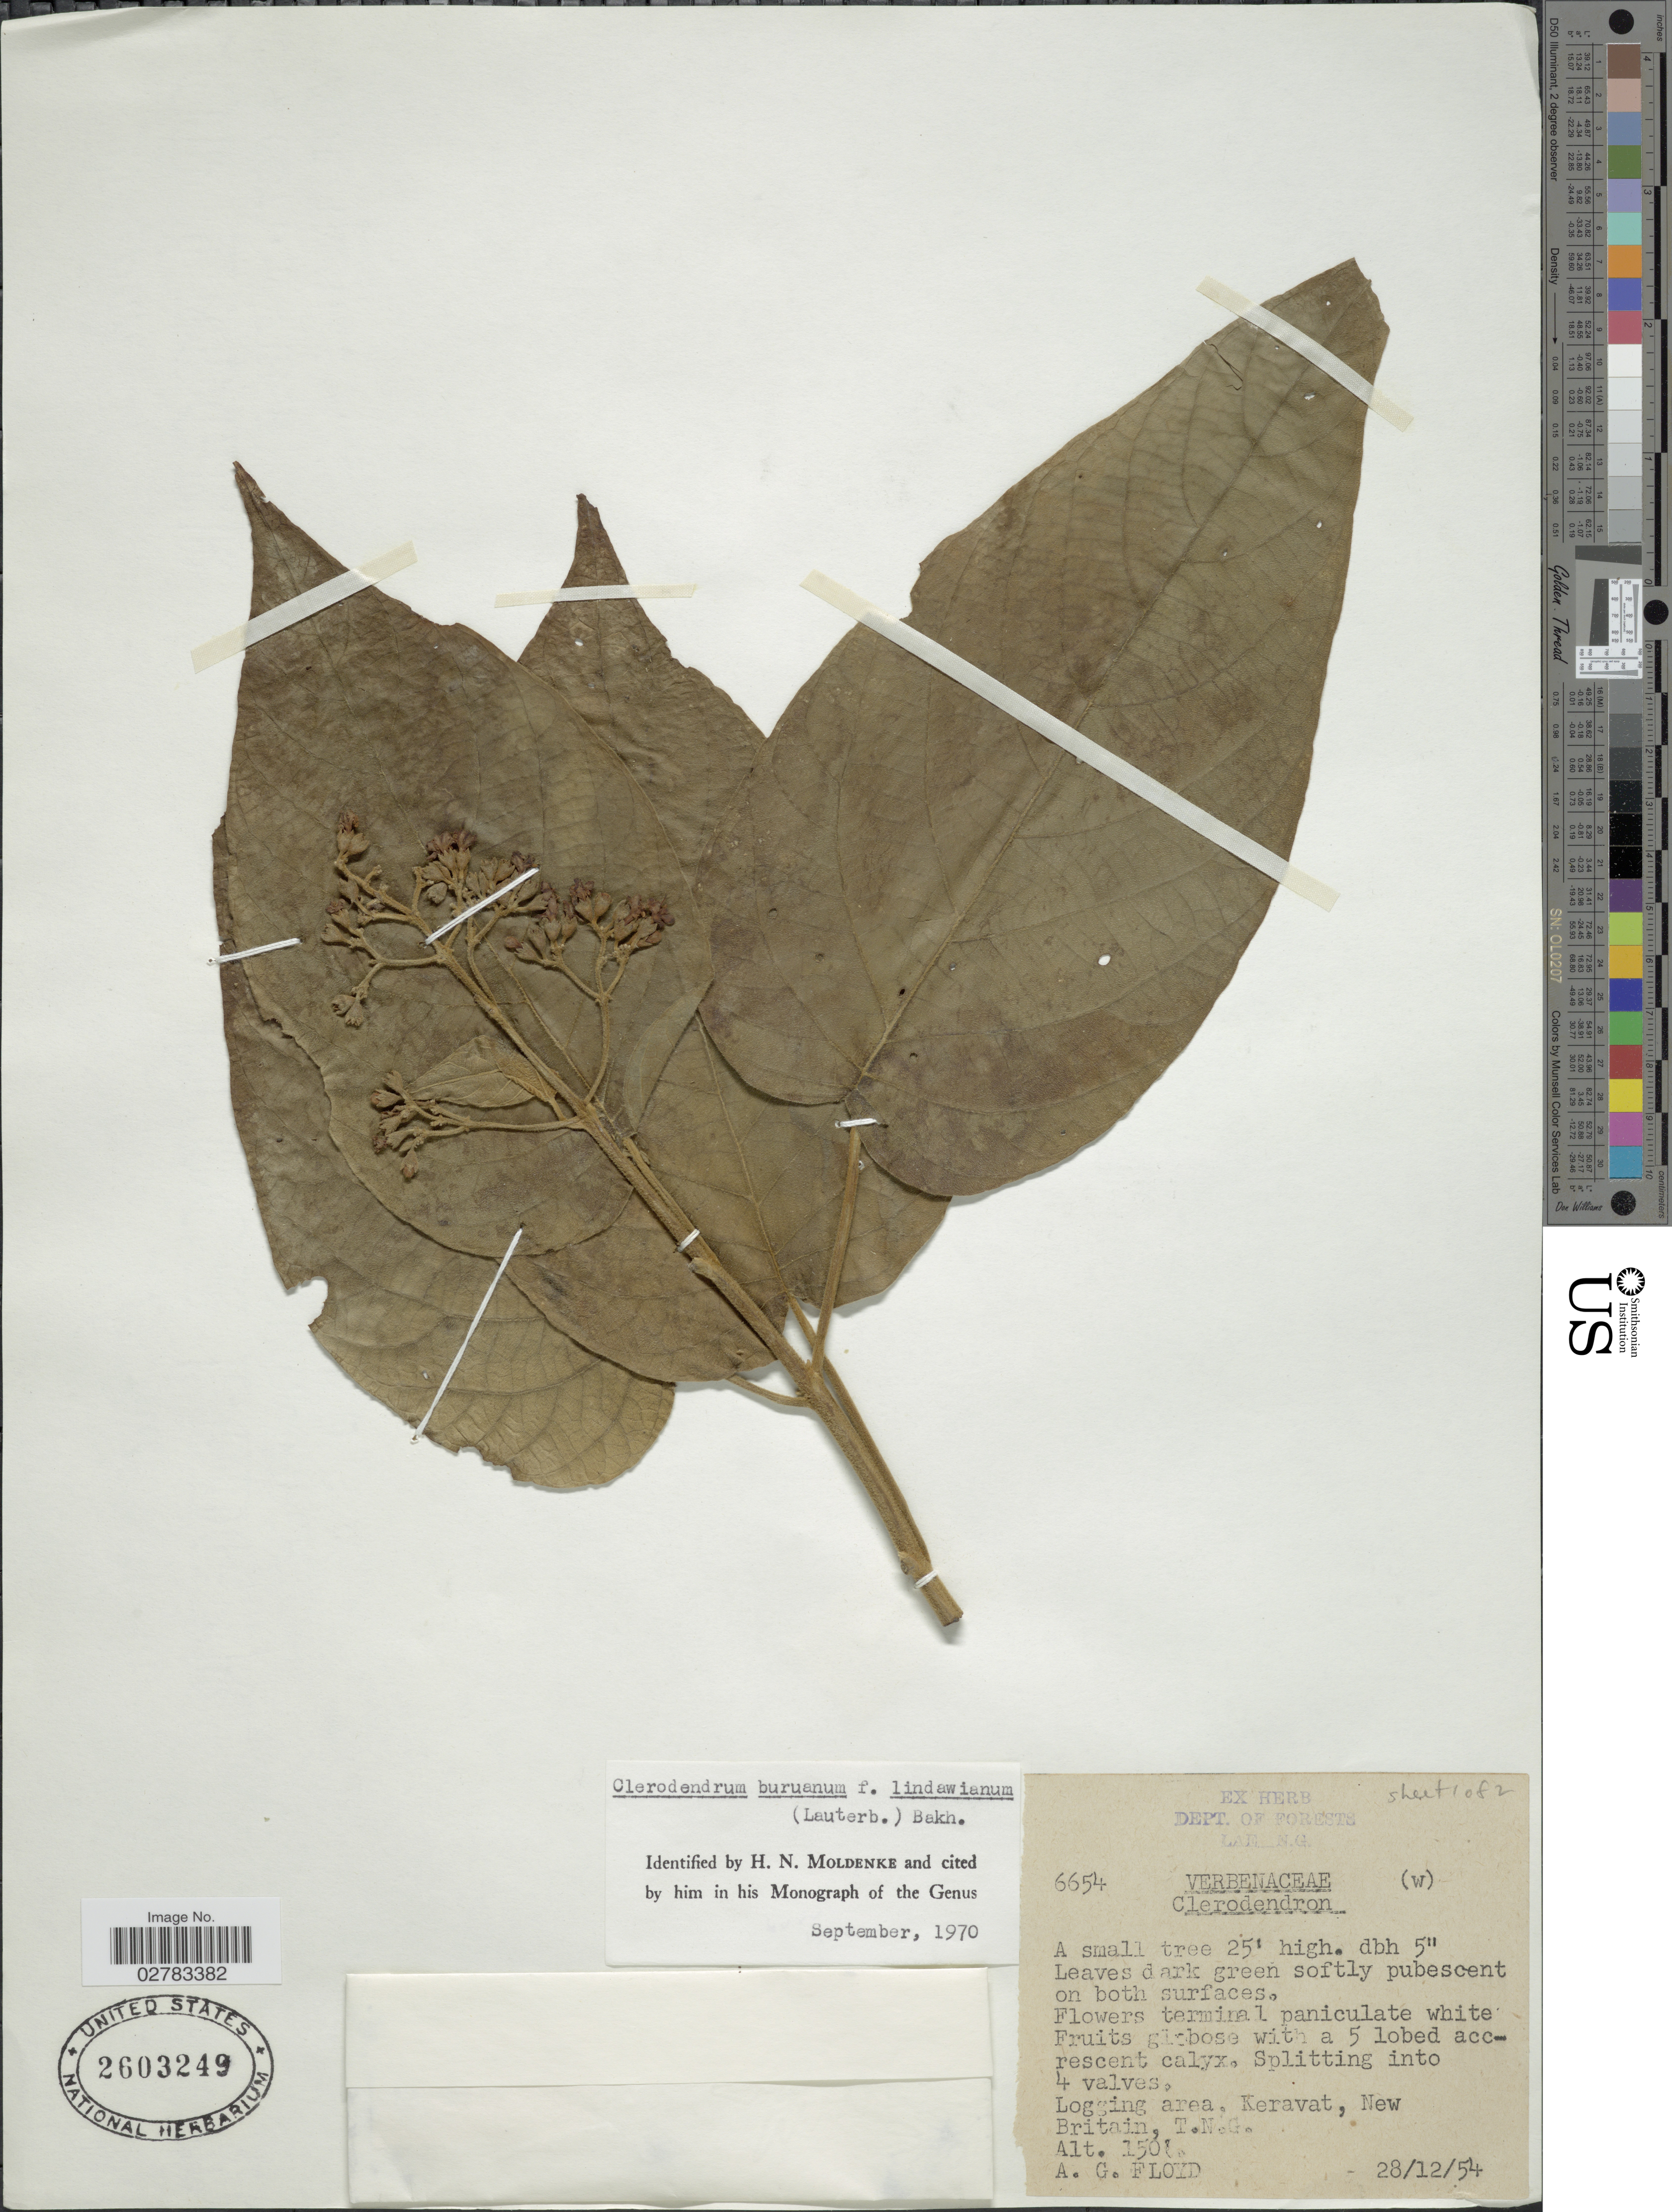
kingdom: Plantae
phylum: Tracheophyta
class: Magnoliopsida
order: Lamiales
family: Lamiaceae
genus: Clerodendrum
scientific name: Clerodendrum buruanum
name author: Miq.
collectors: A. G. Floyd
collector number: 6654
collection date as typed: Transcribed d/m/y: 28/12/54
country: Papua New Guinea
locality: Logging area, Keravat, New Britain, T.N.G.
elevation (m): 46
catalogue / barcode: US 2603249